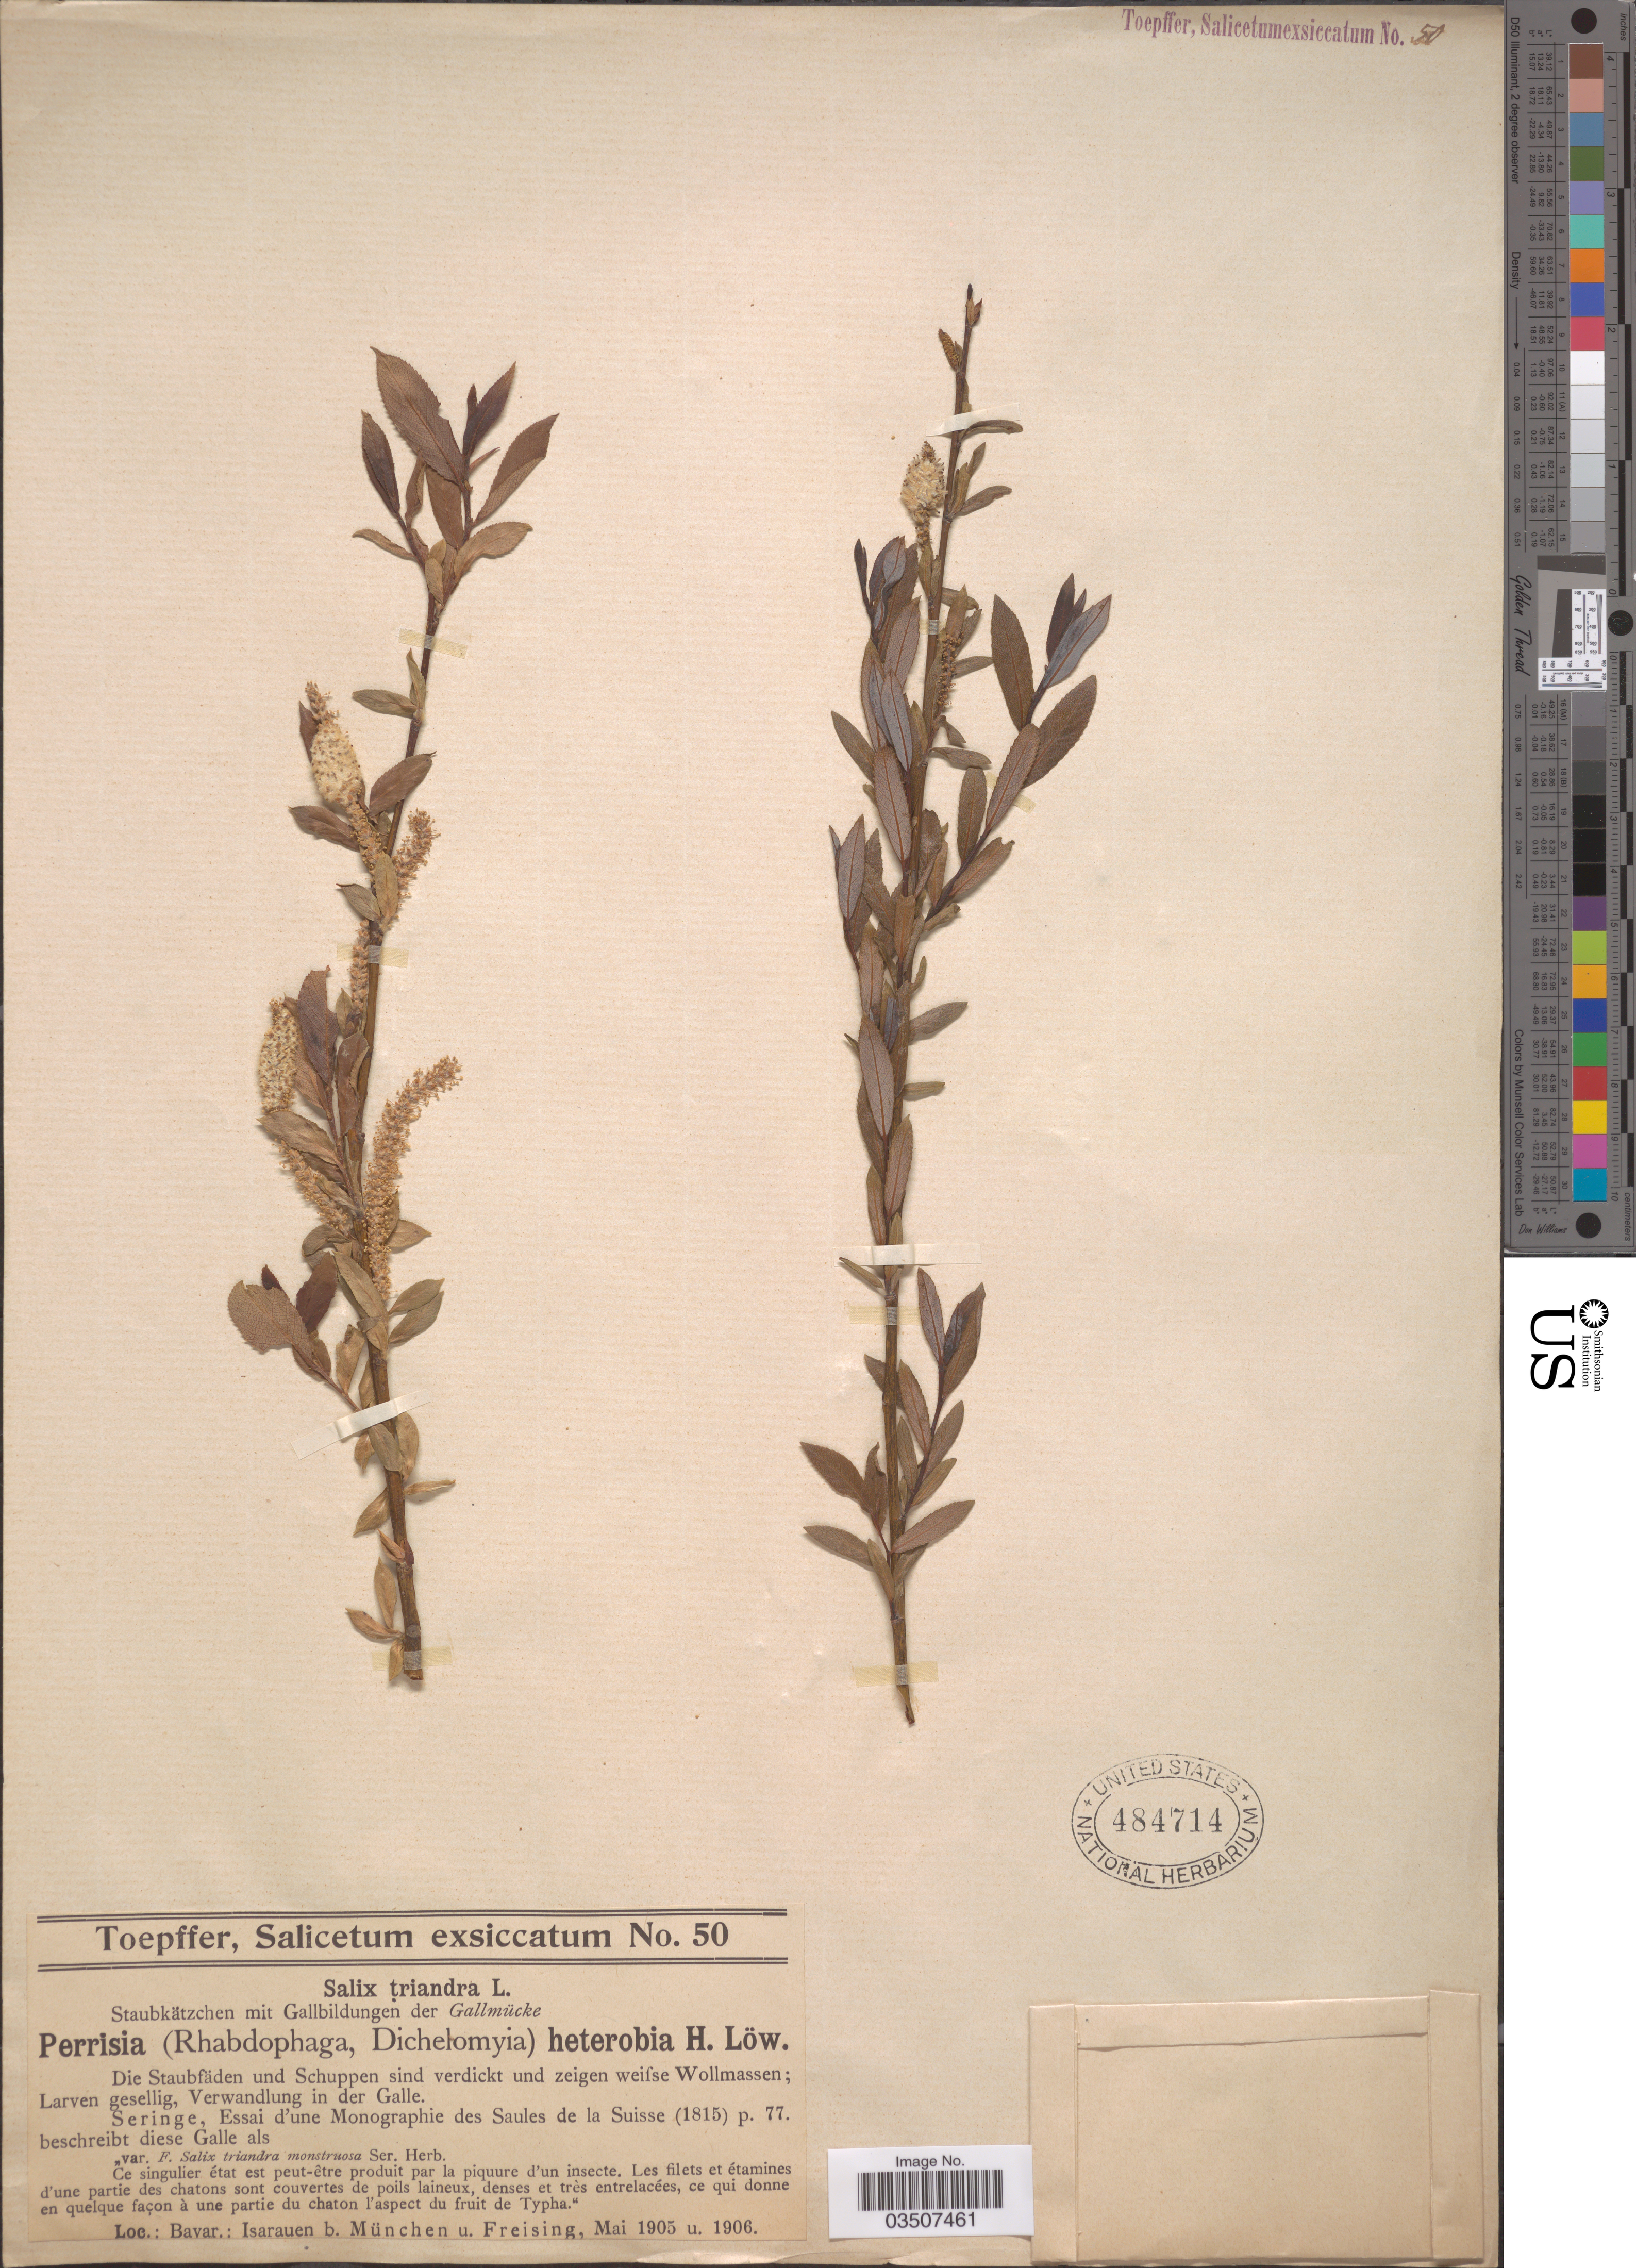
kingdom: Plantae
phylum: Tracheophyta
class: Magnoliopsida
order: Malpighiales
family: Salicaceae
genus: Salix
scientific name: Salix triandra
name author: L.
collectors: A. Toepffer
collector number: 50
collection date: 1905-05/1906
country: Germany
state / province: Bayern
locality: Bavar.: Isarauen b. München u. Freising.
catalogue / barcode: US 484714